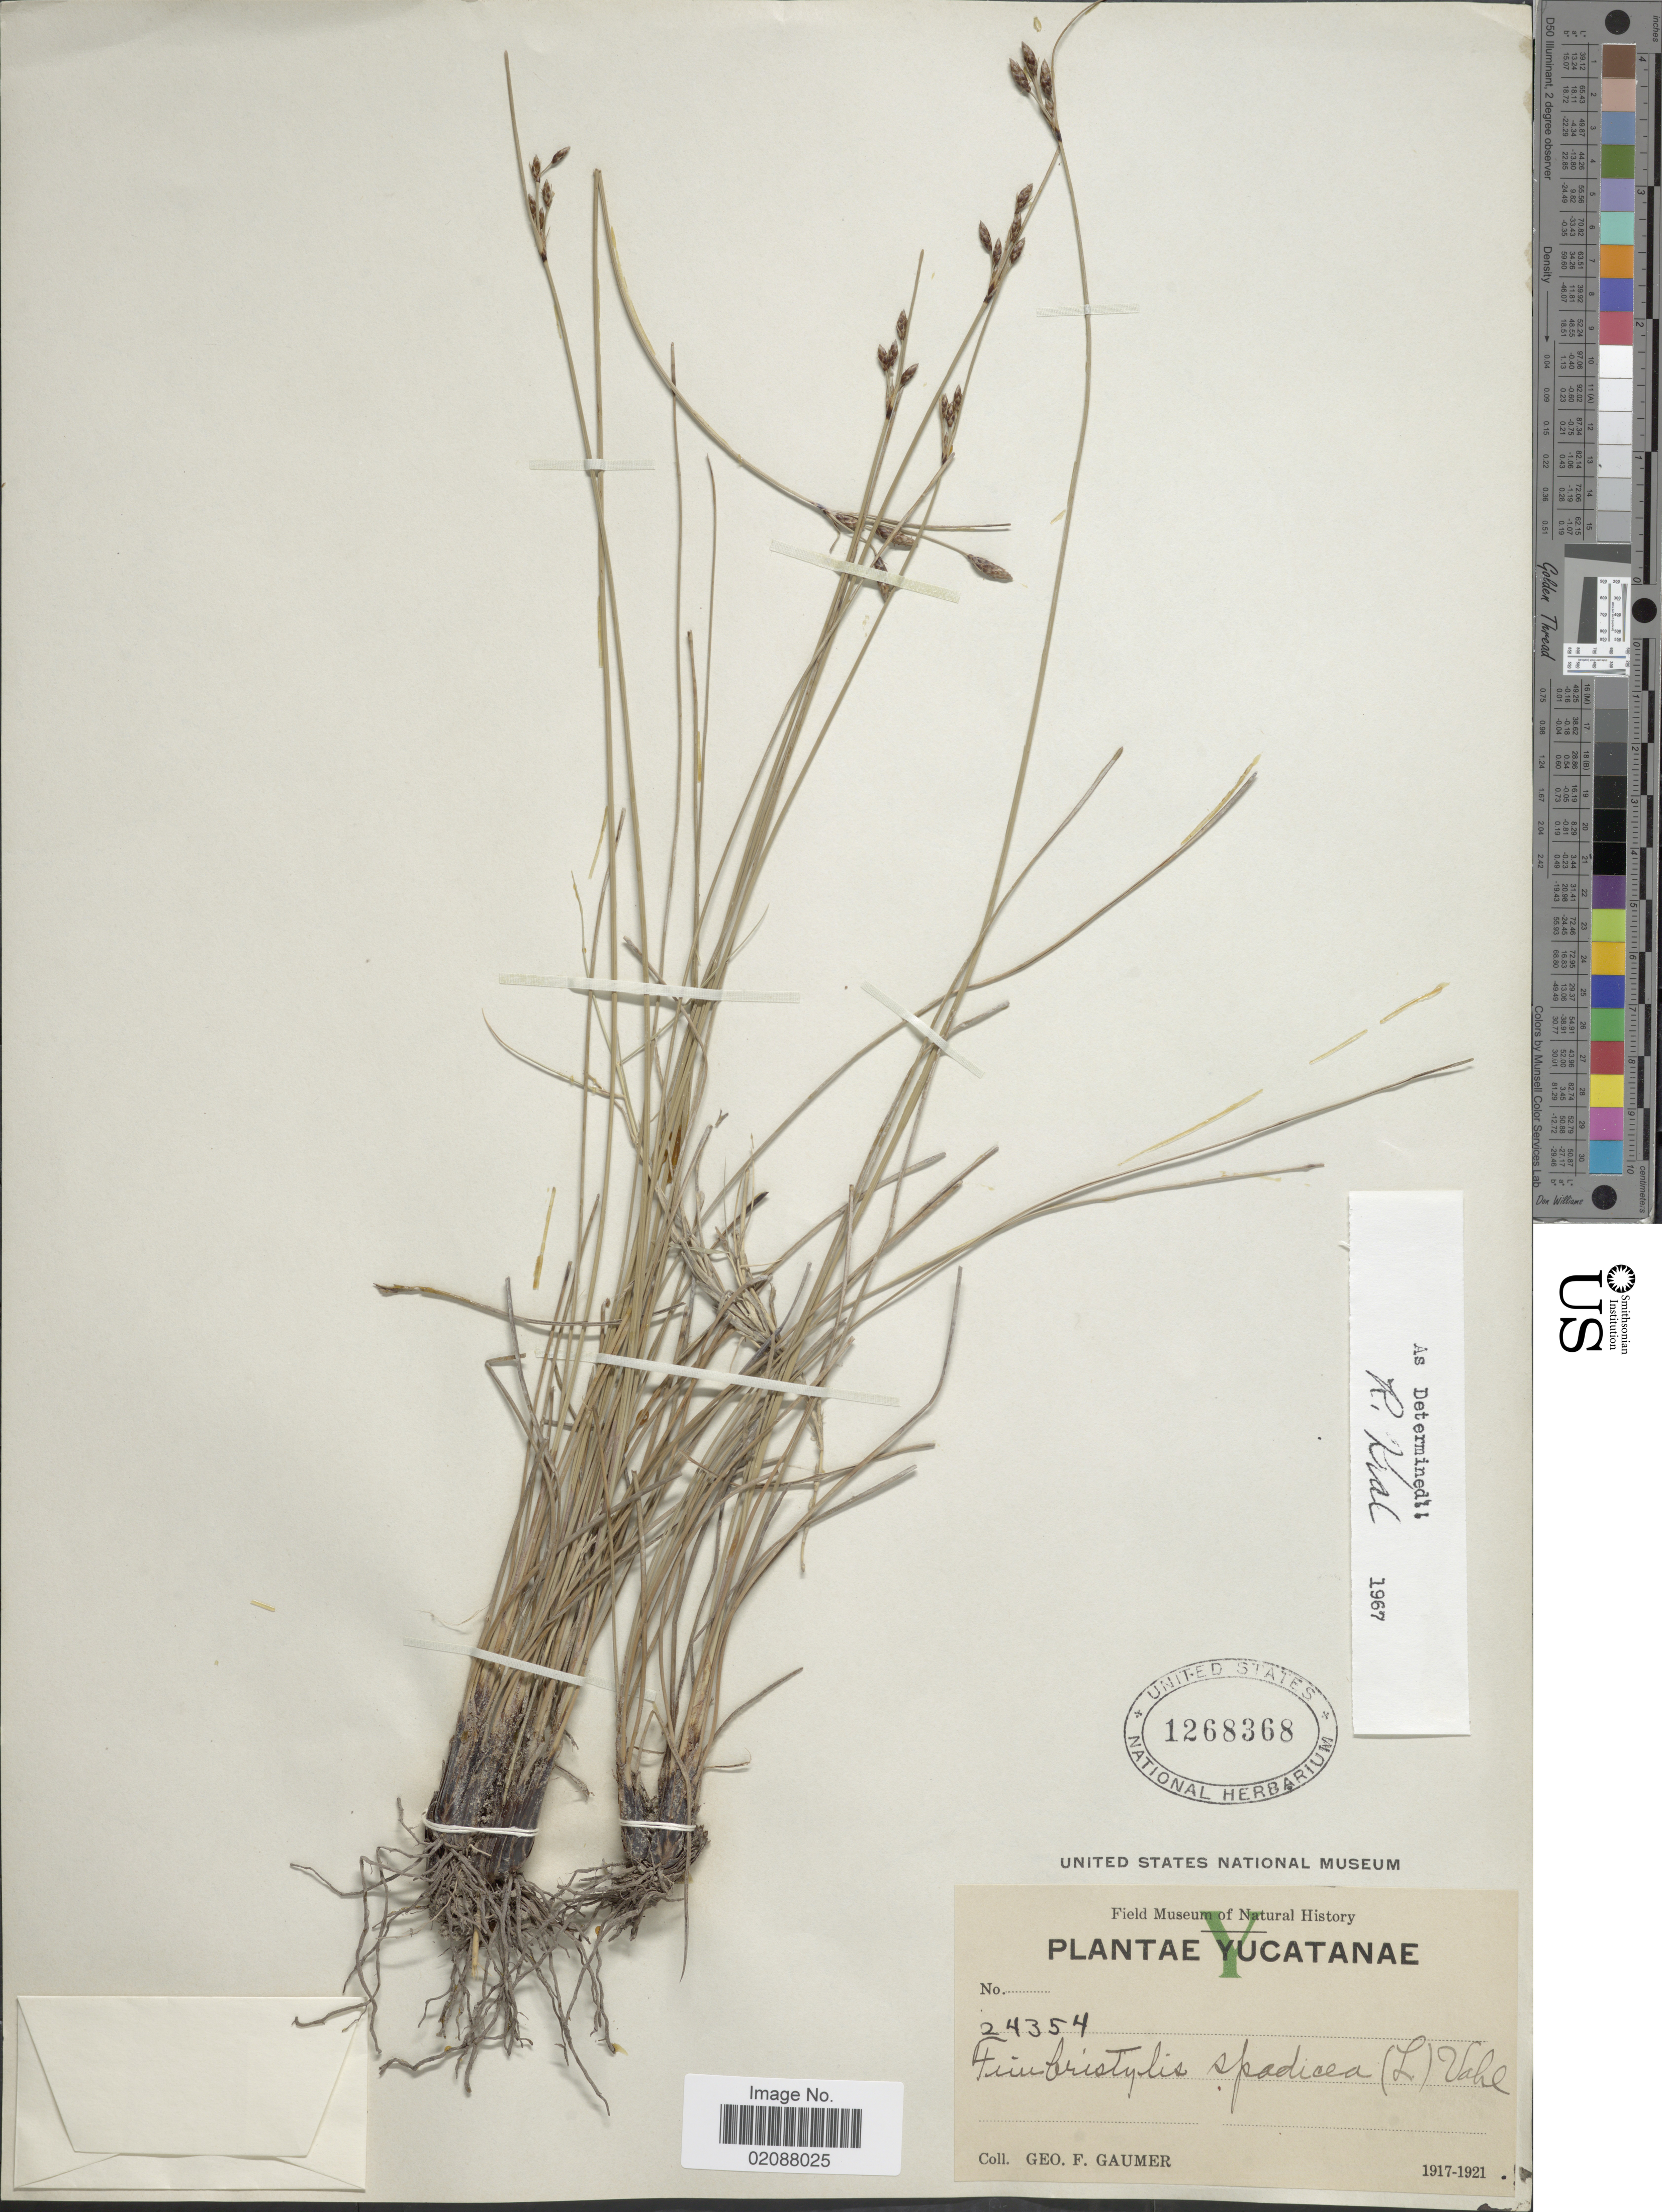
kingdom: Plantae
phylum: Tracheophyta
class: Liliopsida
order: Poales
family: Cyperaceae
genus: Fimbristylis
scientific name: Fimbristylis spadicea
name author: (L.) Vahl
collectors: G. F. Gaumer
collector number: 24354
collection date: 1917/1921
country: Mexico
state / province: Yucatán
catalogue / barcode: US 1268368